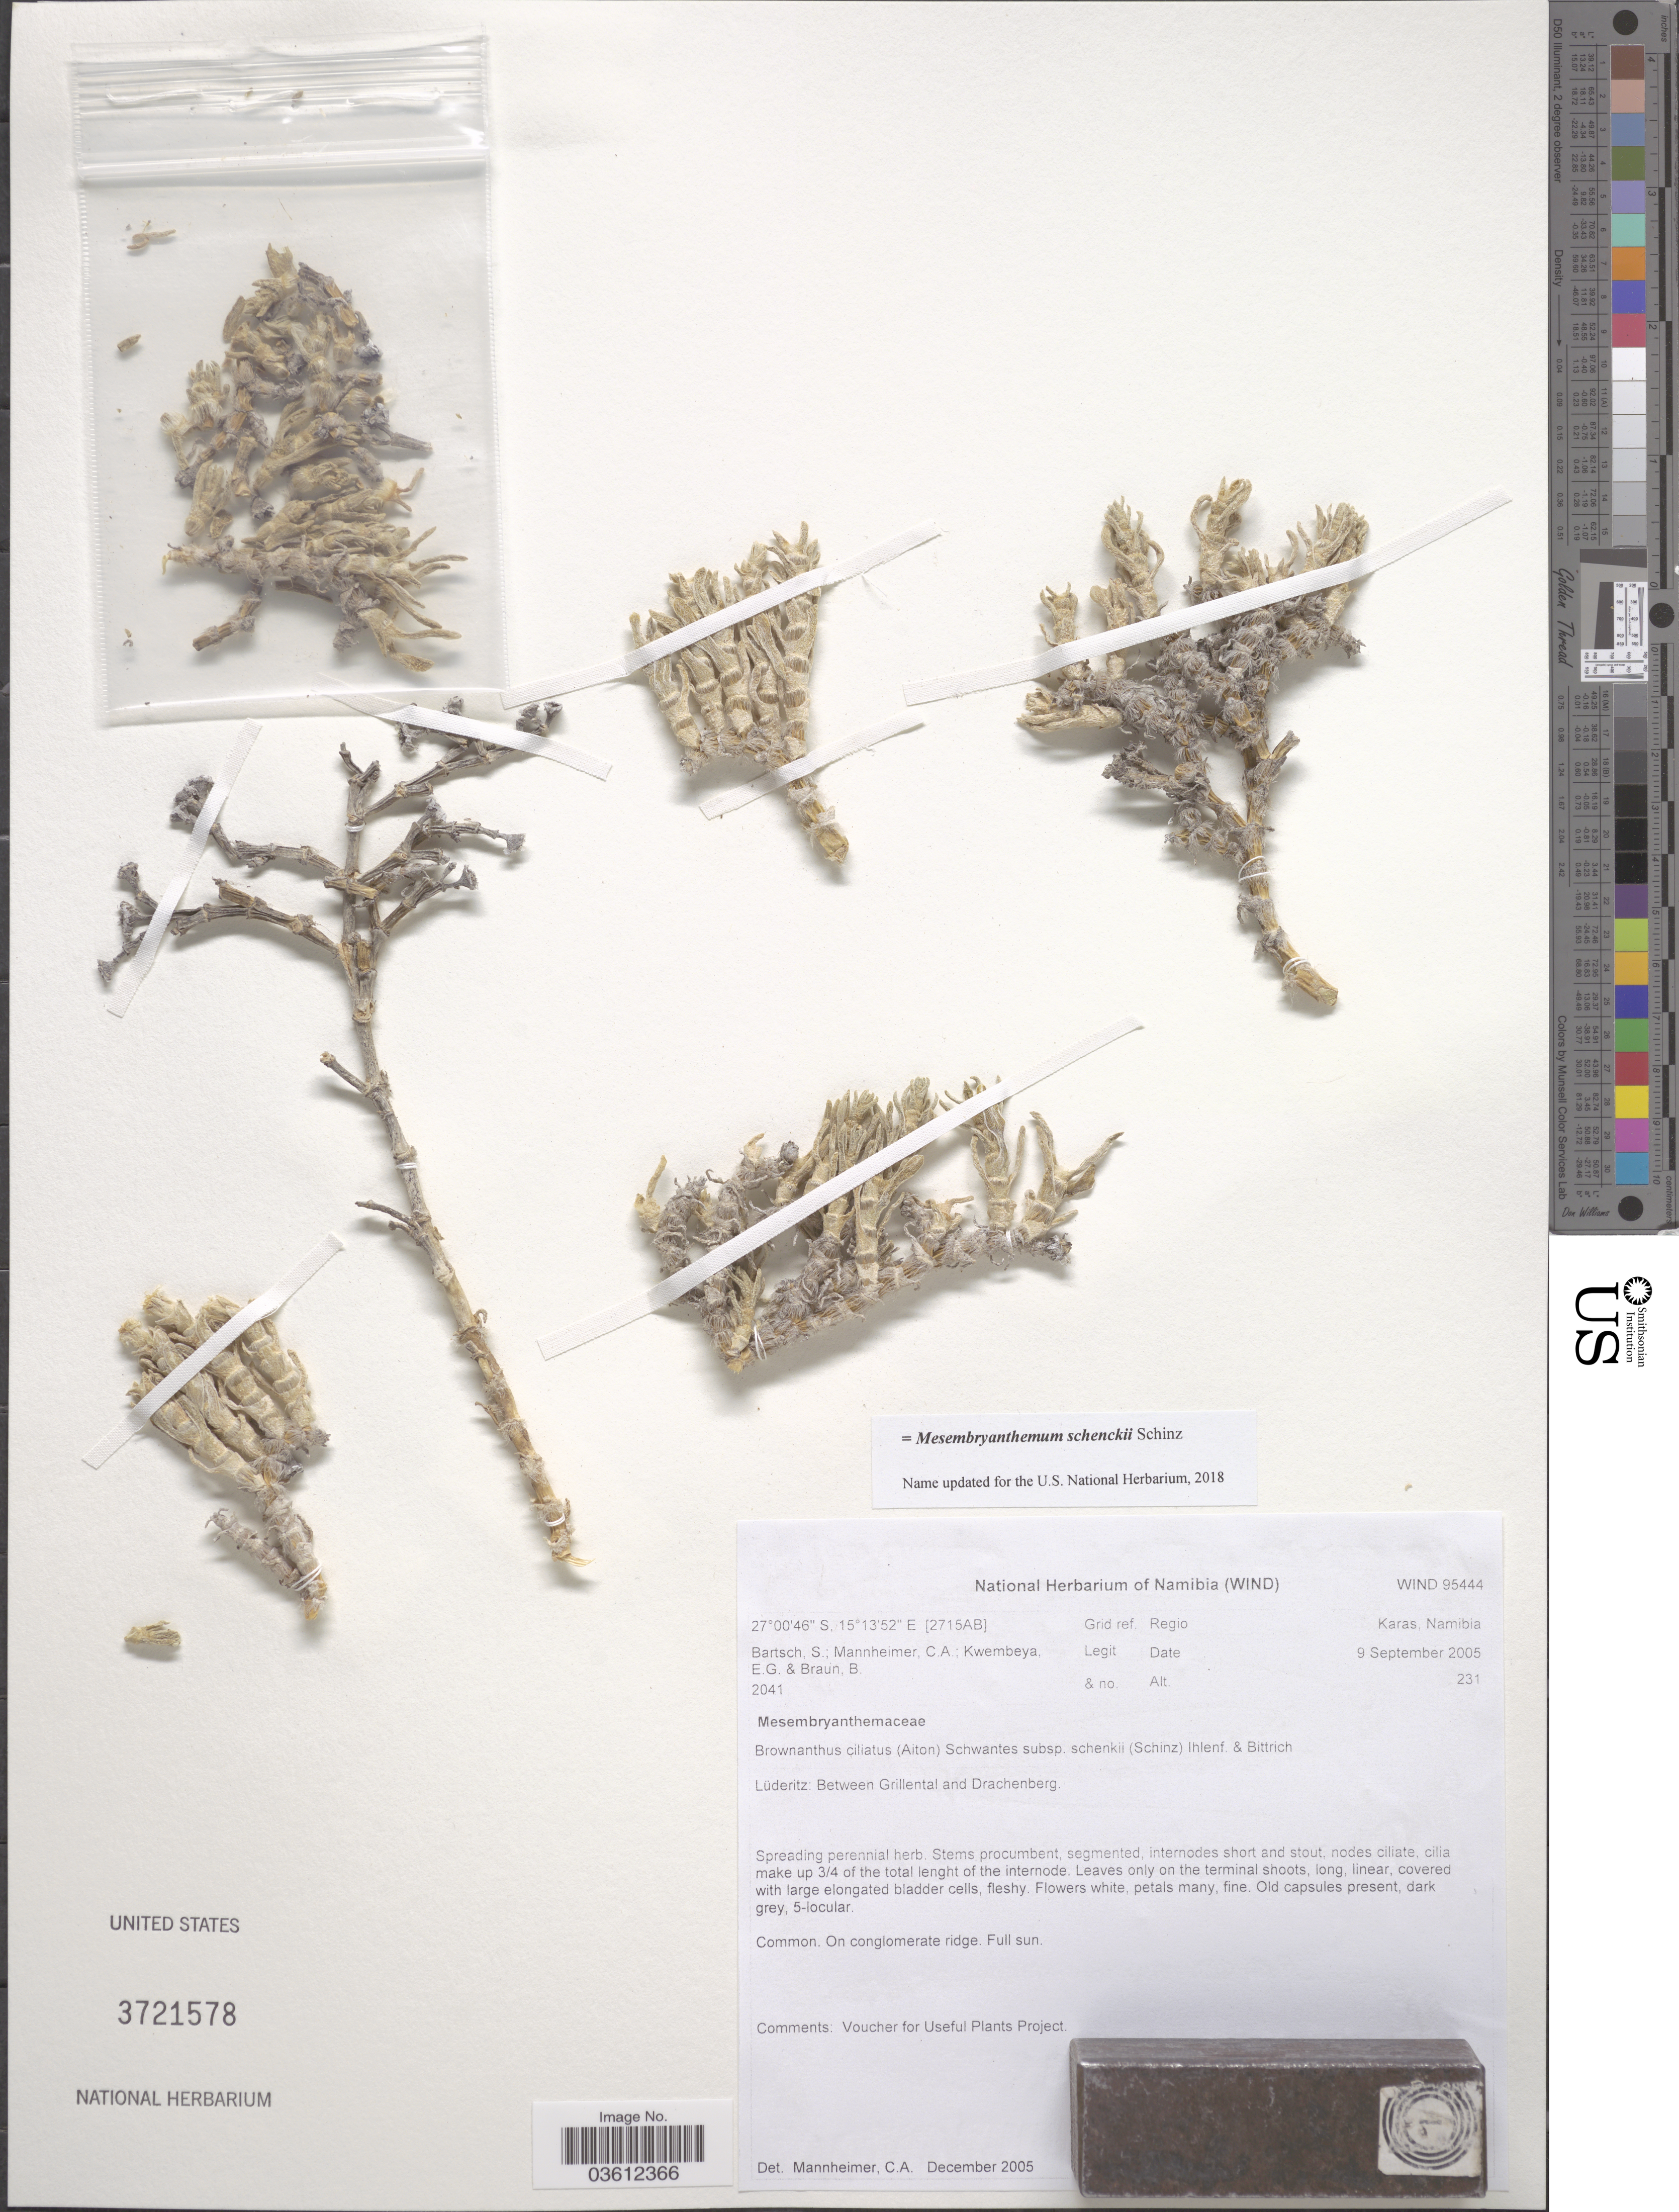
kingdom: Plantae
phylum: Tracheophyta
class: Magnoliopsida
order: Caryophyllales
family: Aizoaceae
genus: Mesembryanthemum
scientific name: Mesembryanthemum schenckii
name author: Schinz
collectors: S. Bartsch, C. A. Mannheimer, E. Kwembeya & B. Braun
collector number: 2041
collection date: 2005-09-09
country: Namibia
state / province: Karas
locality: Grid ref. [2715AB]. Regio Karas. Lüderitz: Between Grillental and Drachenberg.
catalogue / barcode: US 3721578